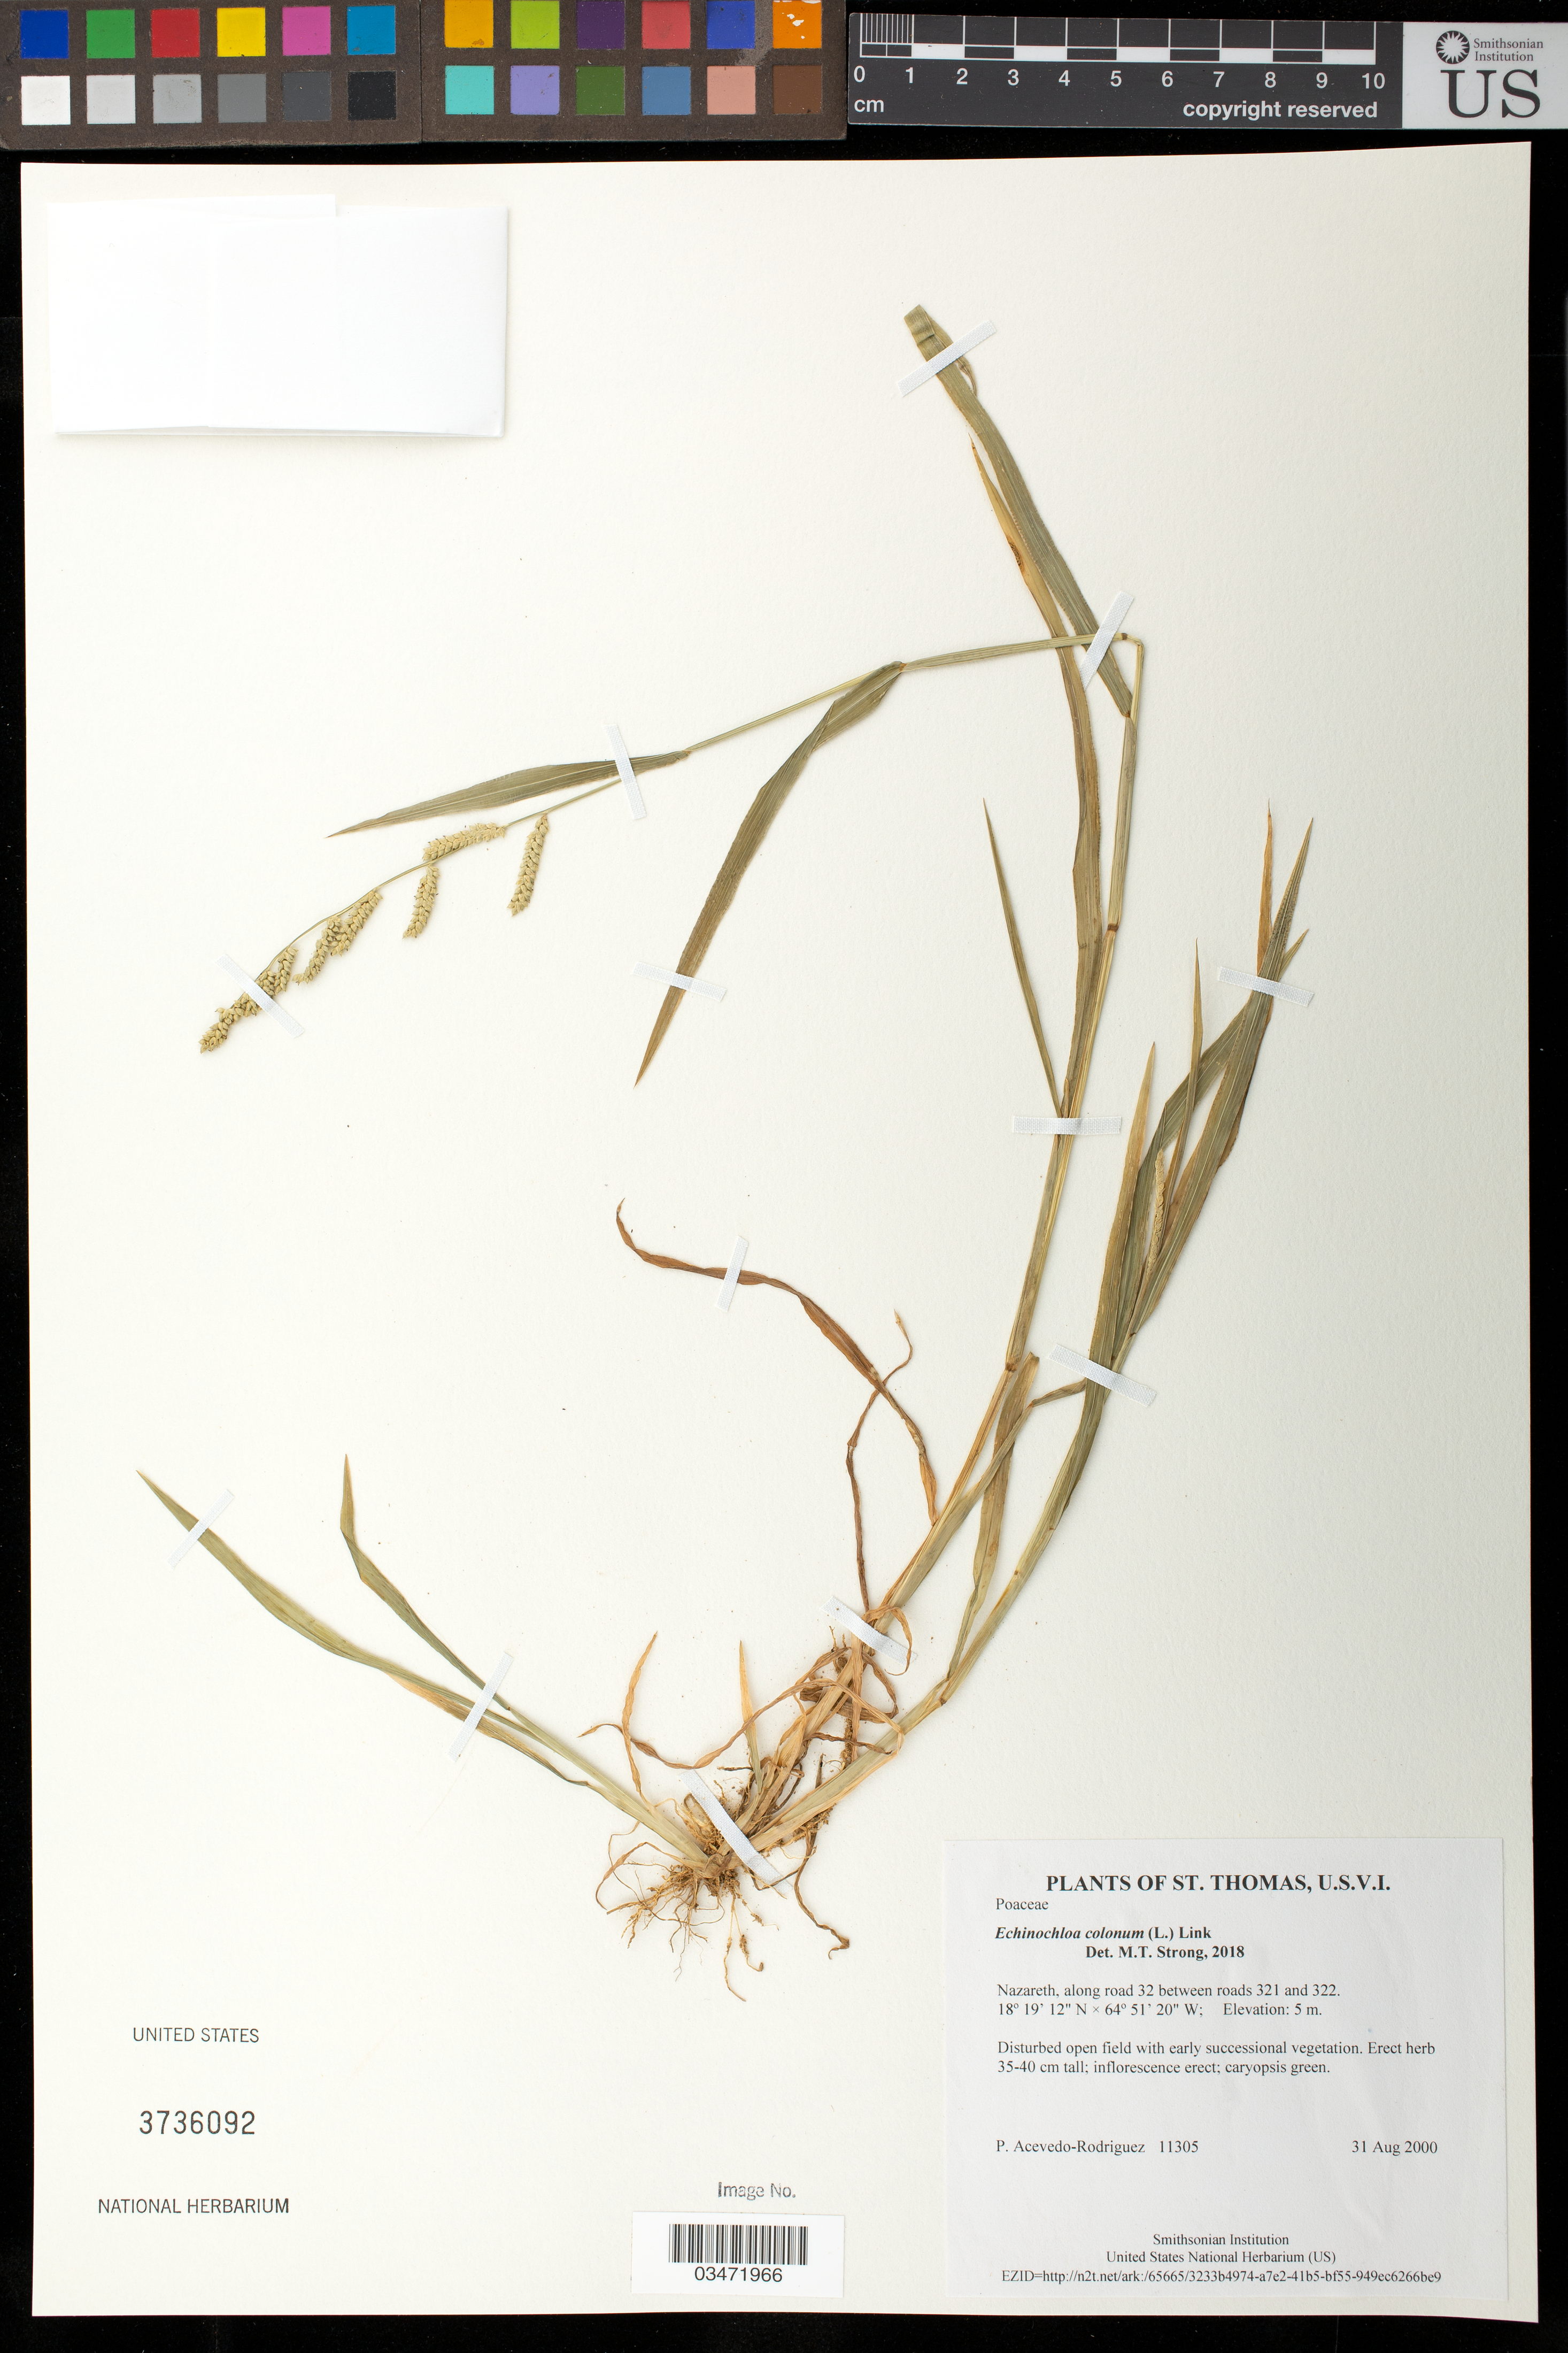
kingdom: Plantae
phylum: Tracheophyta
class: Liliopsida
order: Poales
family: Poaceae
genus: Echinochloa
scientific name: Echinochloa colonum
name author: (L.) Link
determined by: Strong, Mark T., (BOT), Smithsonian Institution - National Museum of Natural History (UNITED STATES)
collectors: P. Acevedo-Rodr.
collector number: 11305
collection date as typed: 31 Aug 2000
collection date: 2000-08-31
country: U.S. Virgin Islands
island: St. Thomas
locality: Nazareth, along road 32 between roads 321 and 322.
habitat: Disturbed open field with early succesional vegetation.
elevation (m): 5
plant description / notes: US, NY, UPRRP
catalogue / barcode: US 3736092